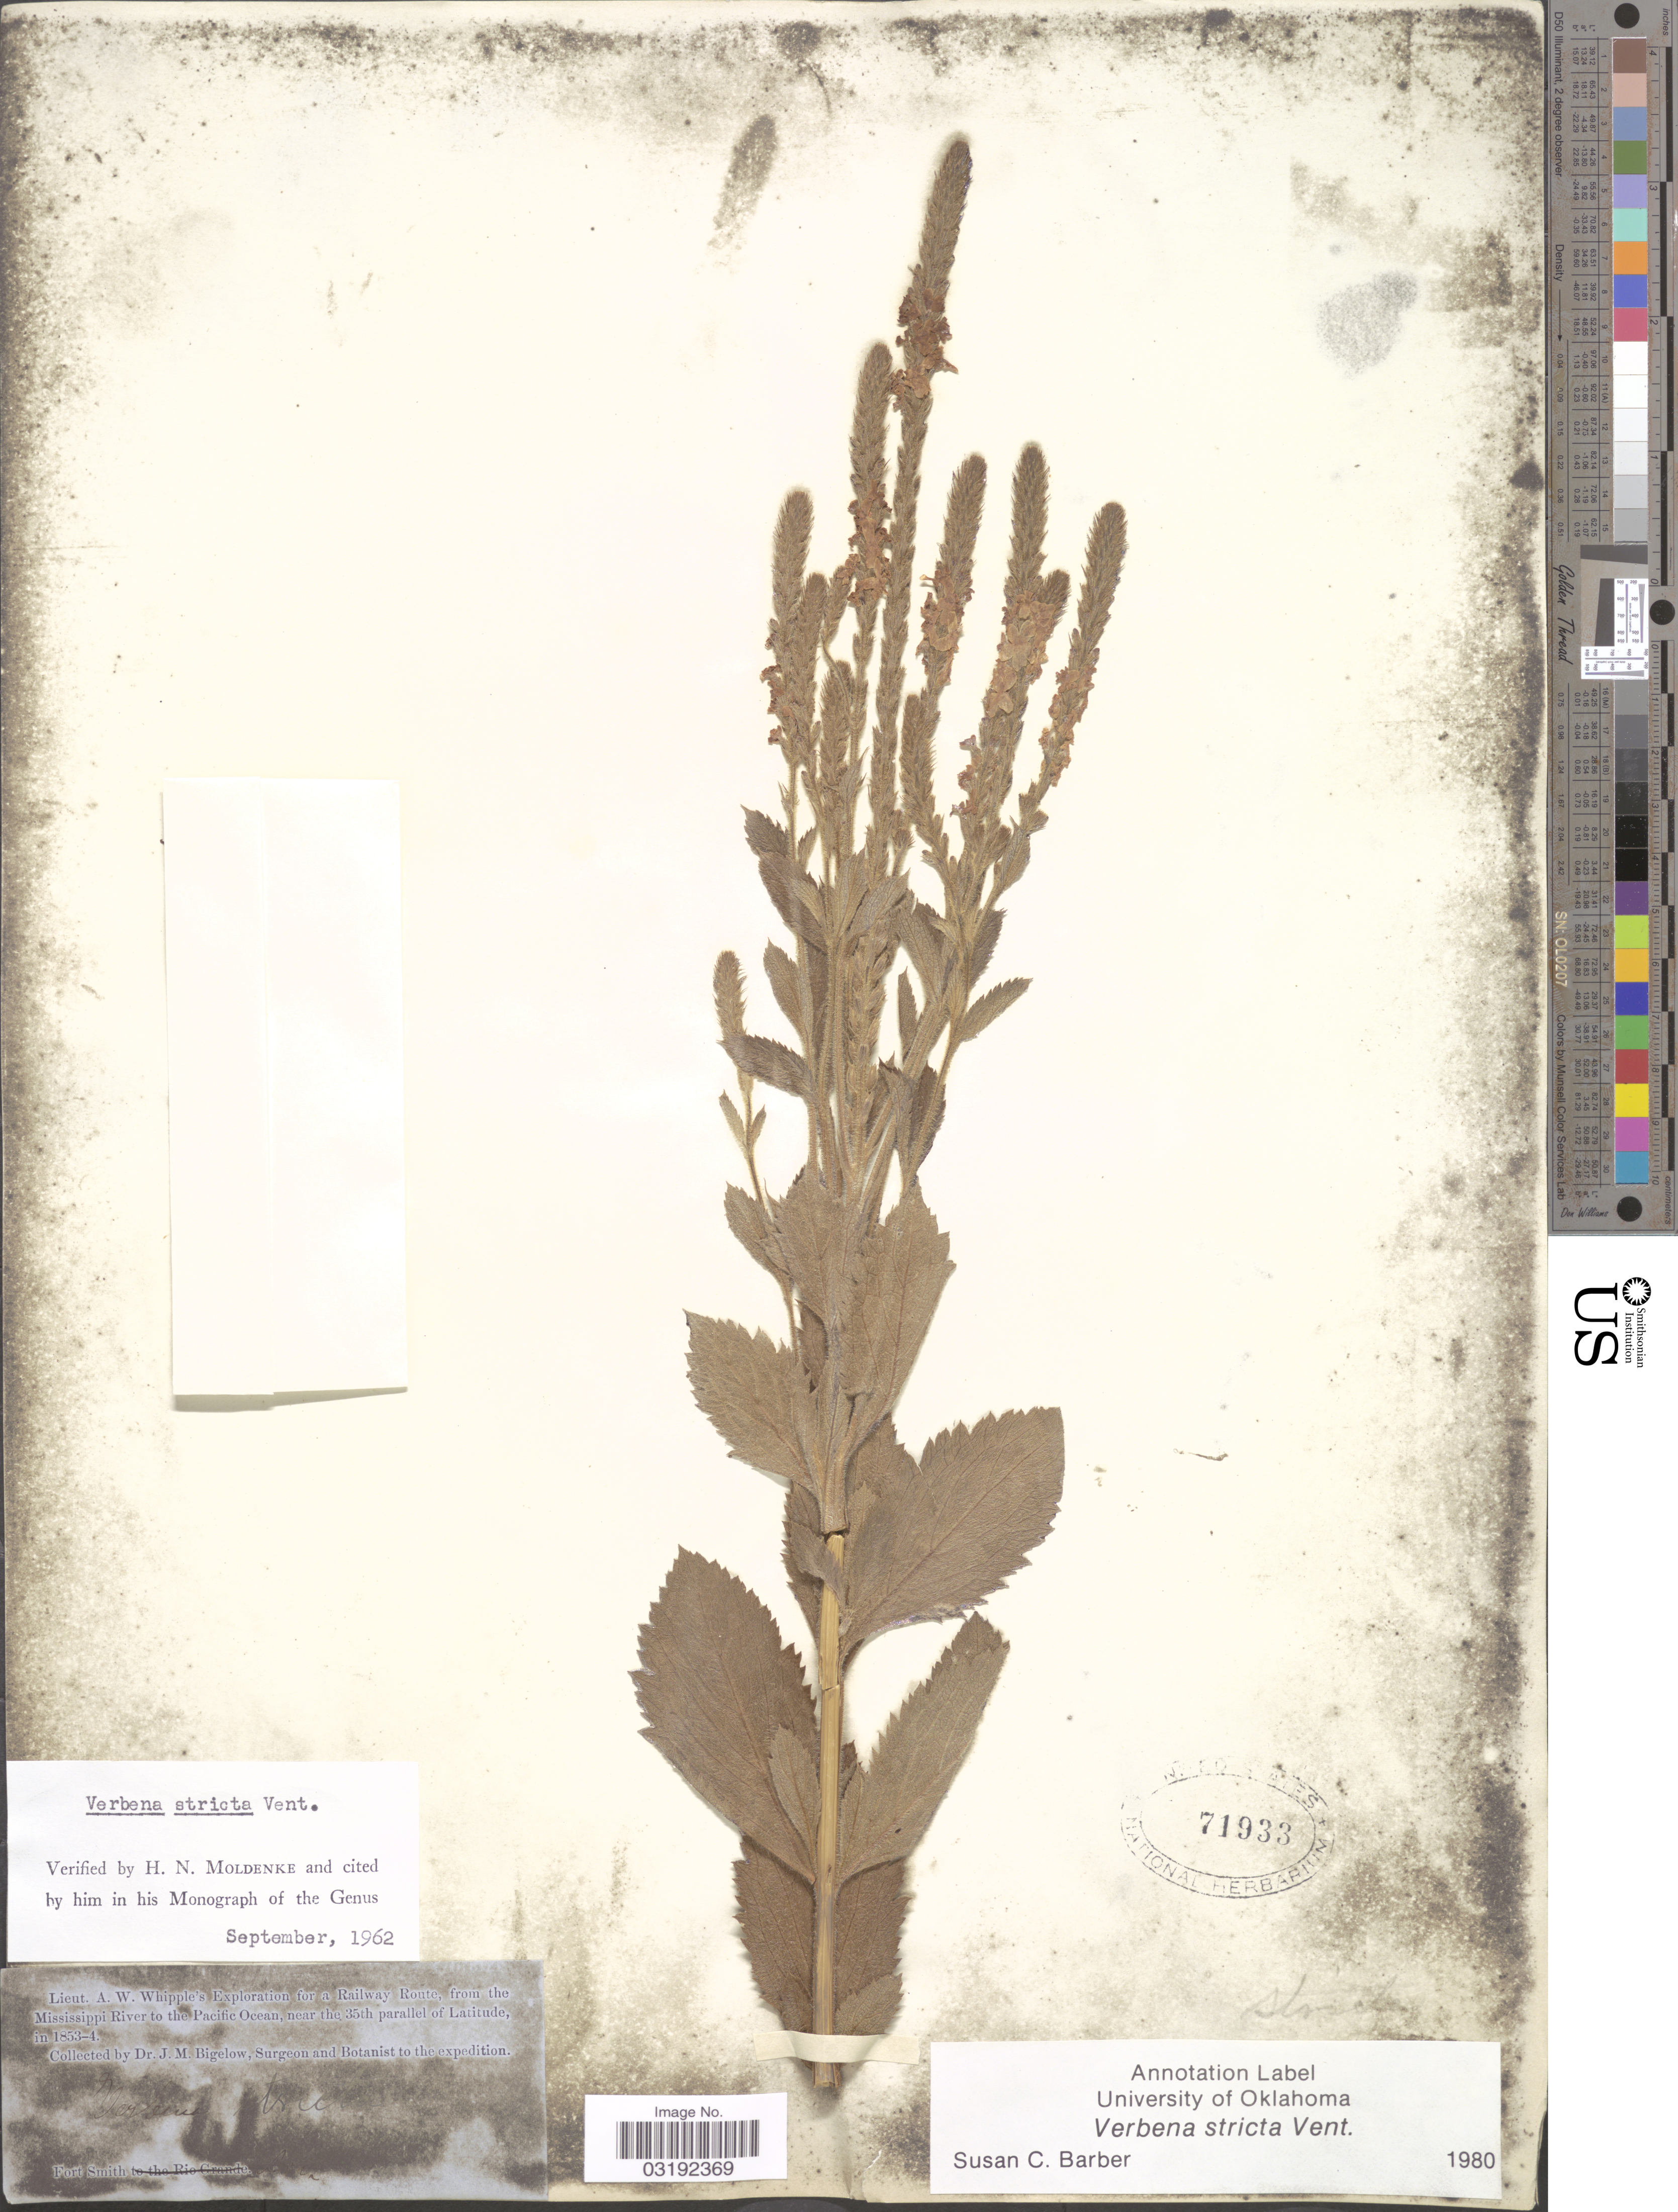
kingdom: Plantae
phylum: Tracheophyta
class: Magnoliopsida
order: Lamiales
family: Verbenaceae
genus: Verbena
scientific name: Verbena stricta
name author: Vent.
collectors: J. M. Bigelow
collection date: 1853/1854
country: United States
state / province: Arkansas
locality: A Railway Route, from the Mississippi River to the Pacific Ocean, near the 35th parallel of Latitude. Fort Smith.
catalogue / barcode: US 71933